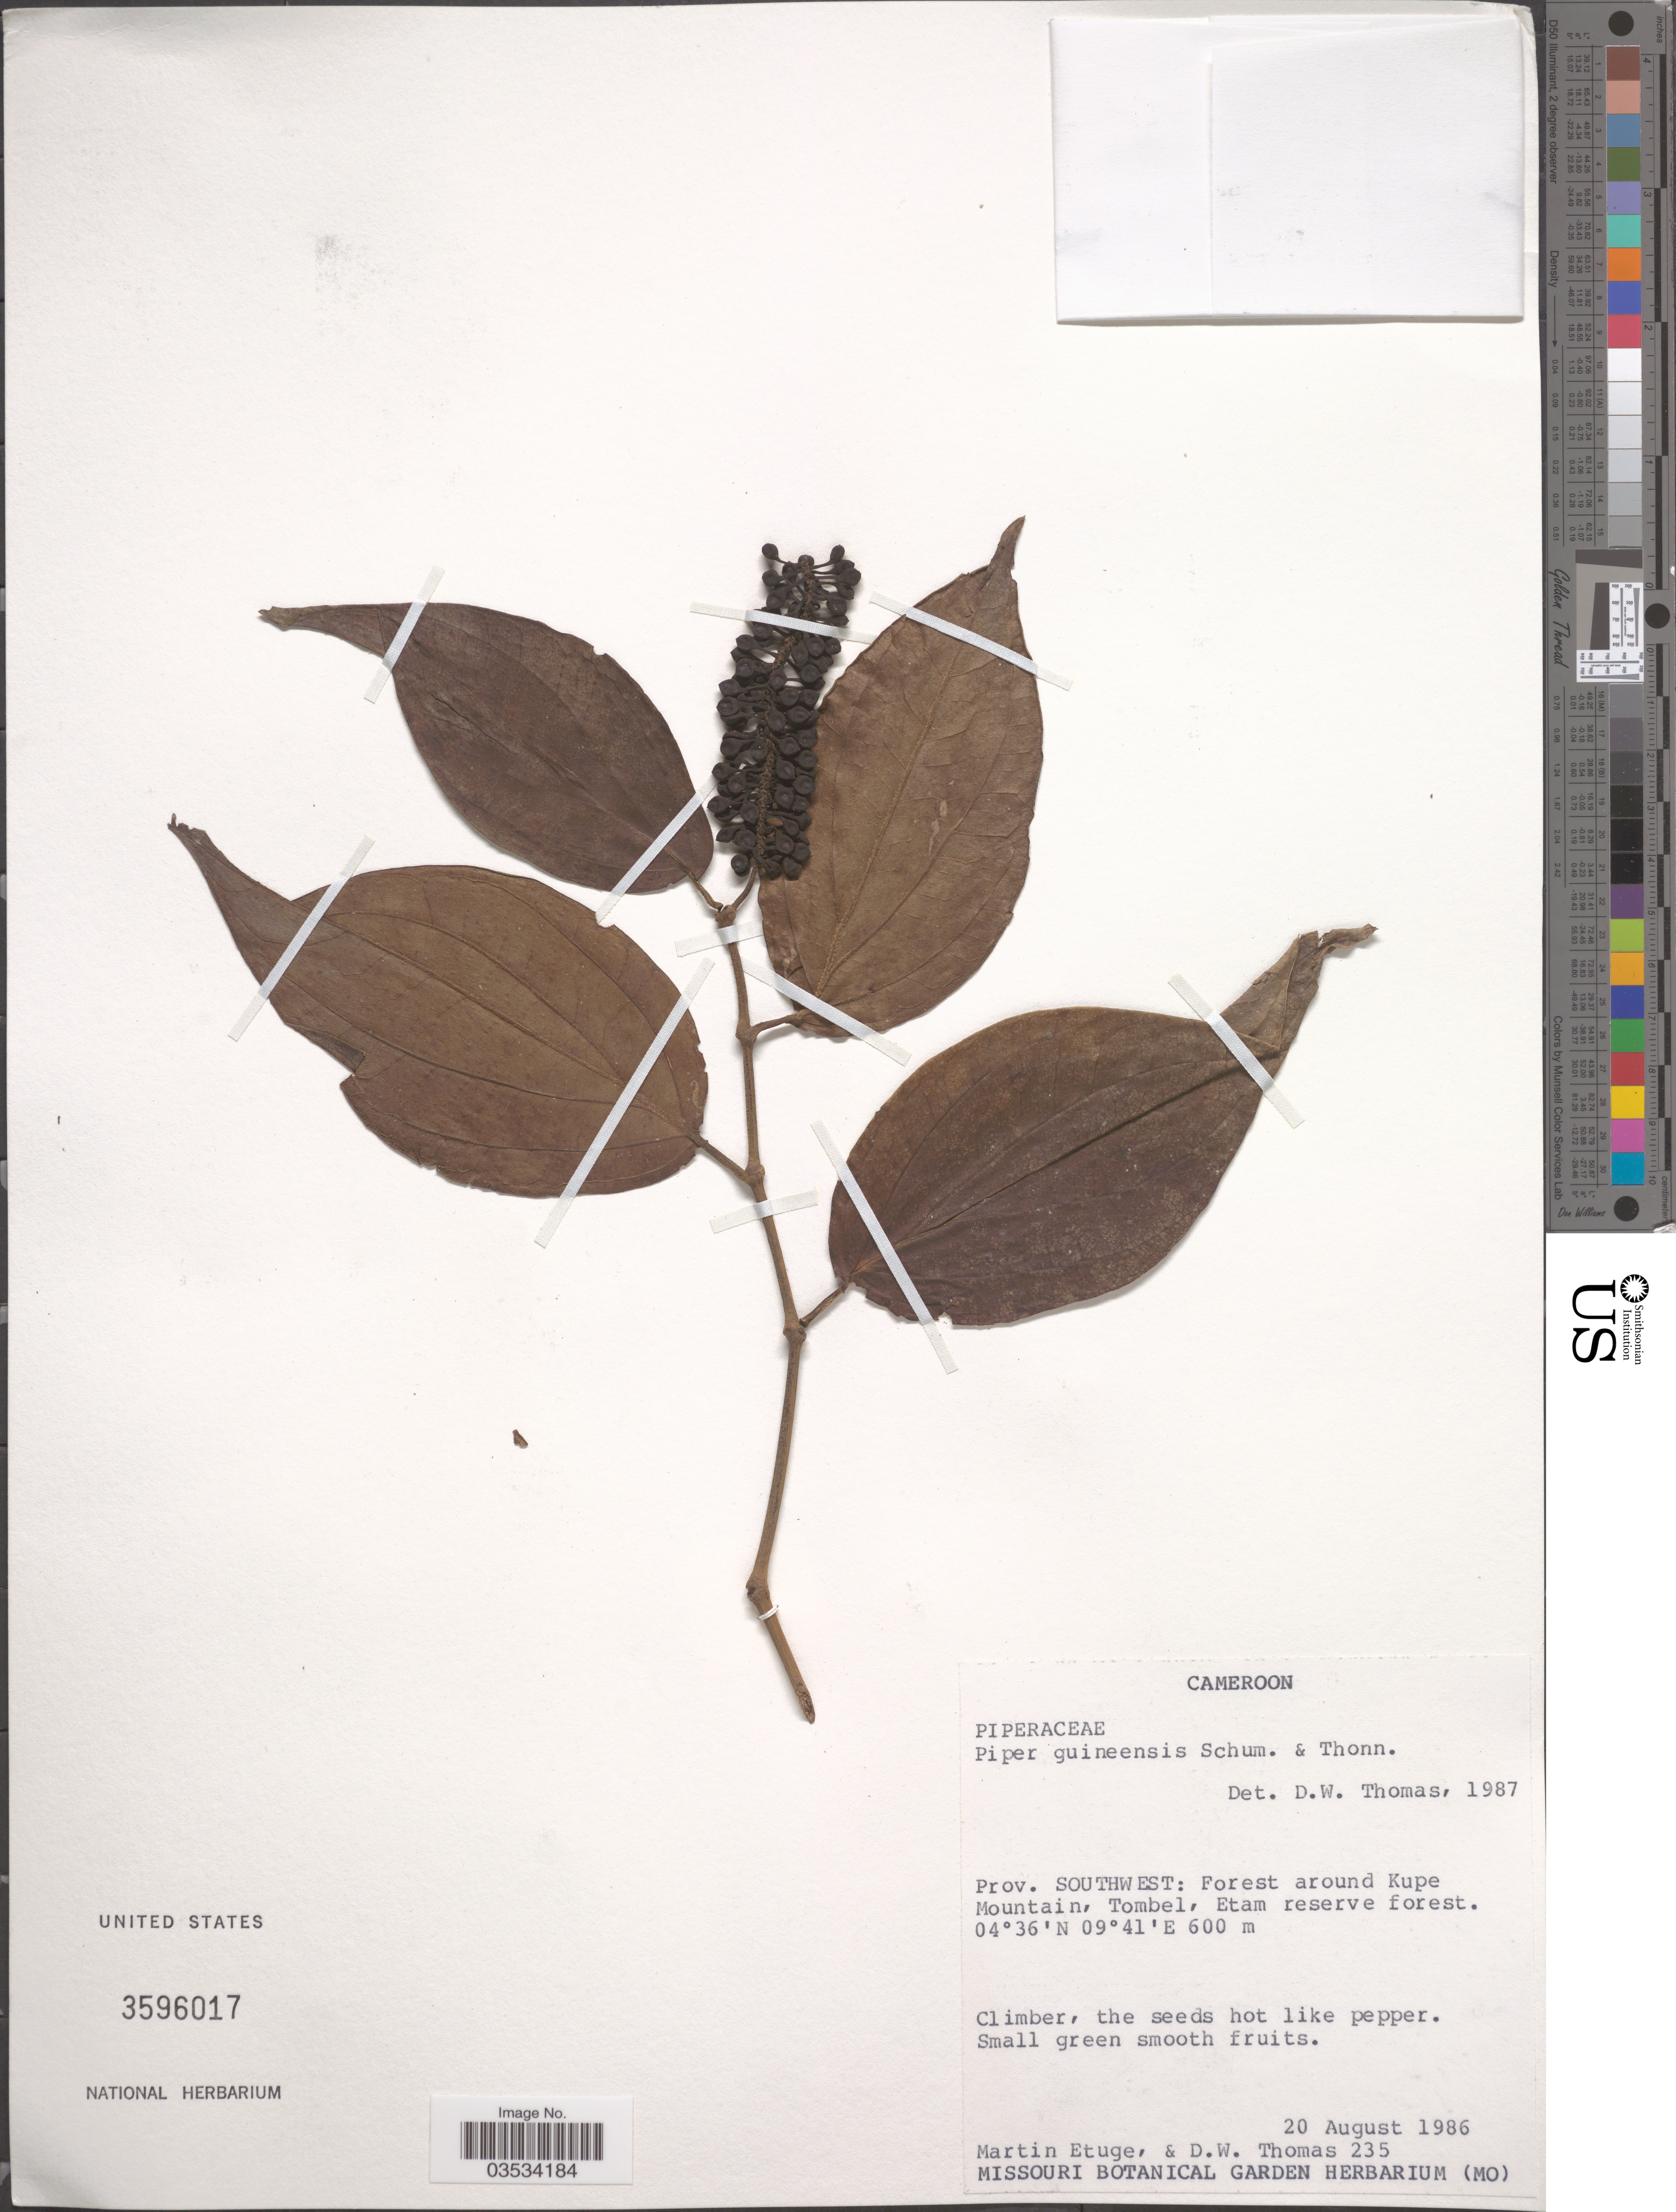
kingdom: Plantae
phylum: Tracheophyta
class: Magnoliopsida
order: Piperales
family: Piperaceae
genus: Piper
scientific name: Piper guineense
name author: Schumach. & Thonn.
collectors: M. Etuge & D. W. Thomas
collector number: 235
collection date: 1986-08-20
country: Cameroon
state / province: Sud-Ouest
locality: Prov. Southwest: Forest around Kupe Mountain, Tombel, Etam reserve forest.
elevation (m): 600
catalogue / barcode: US 3596017